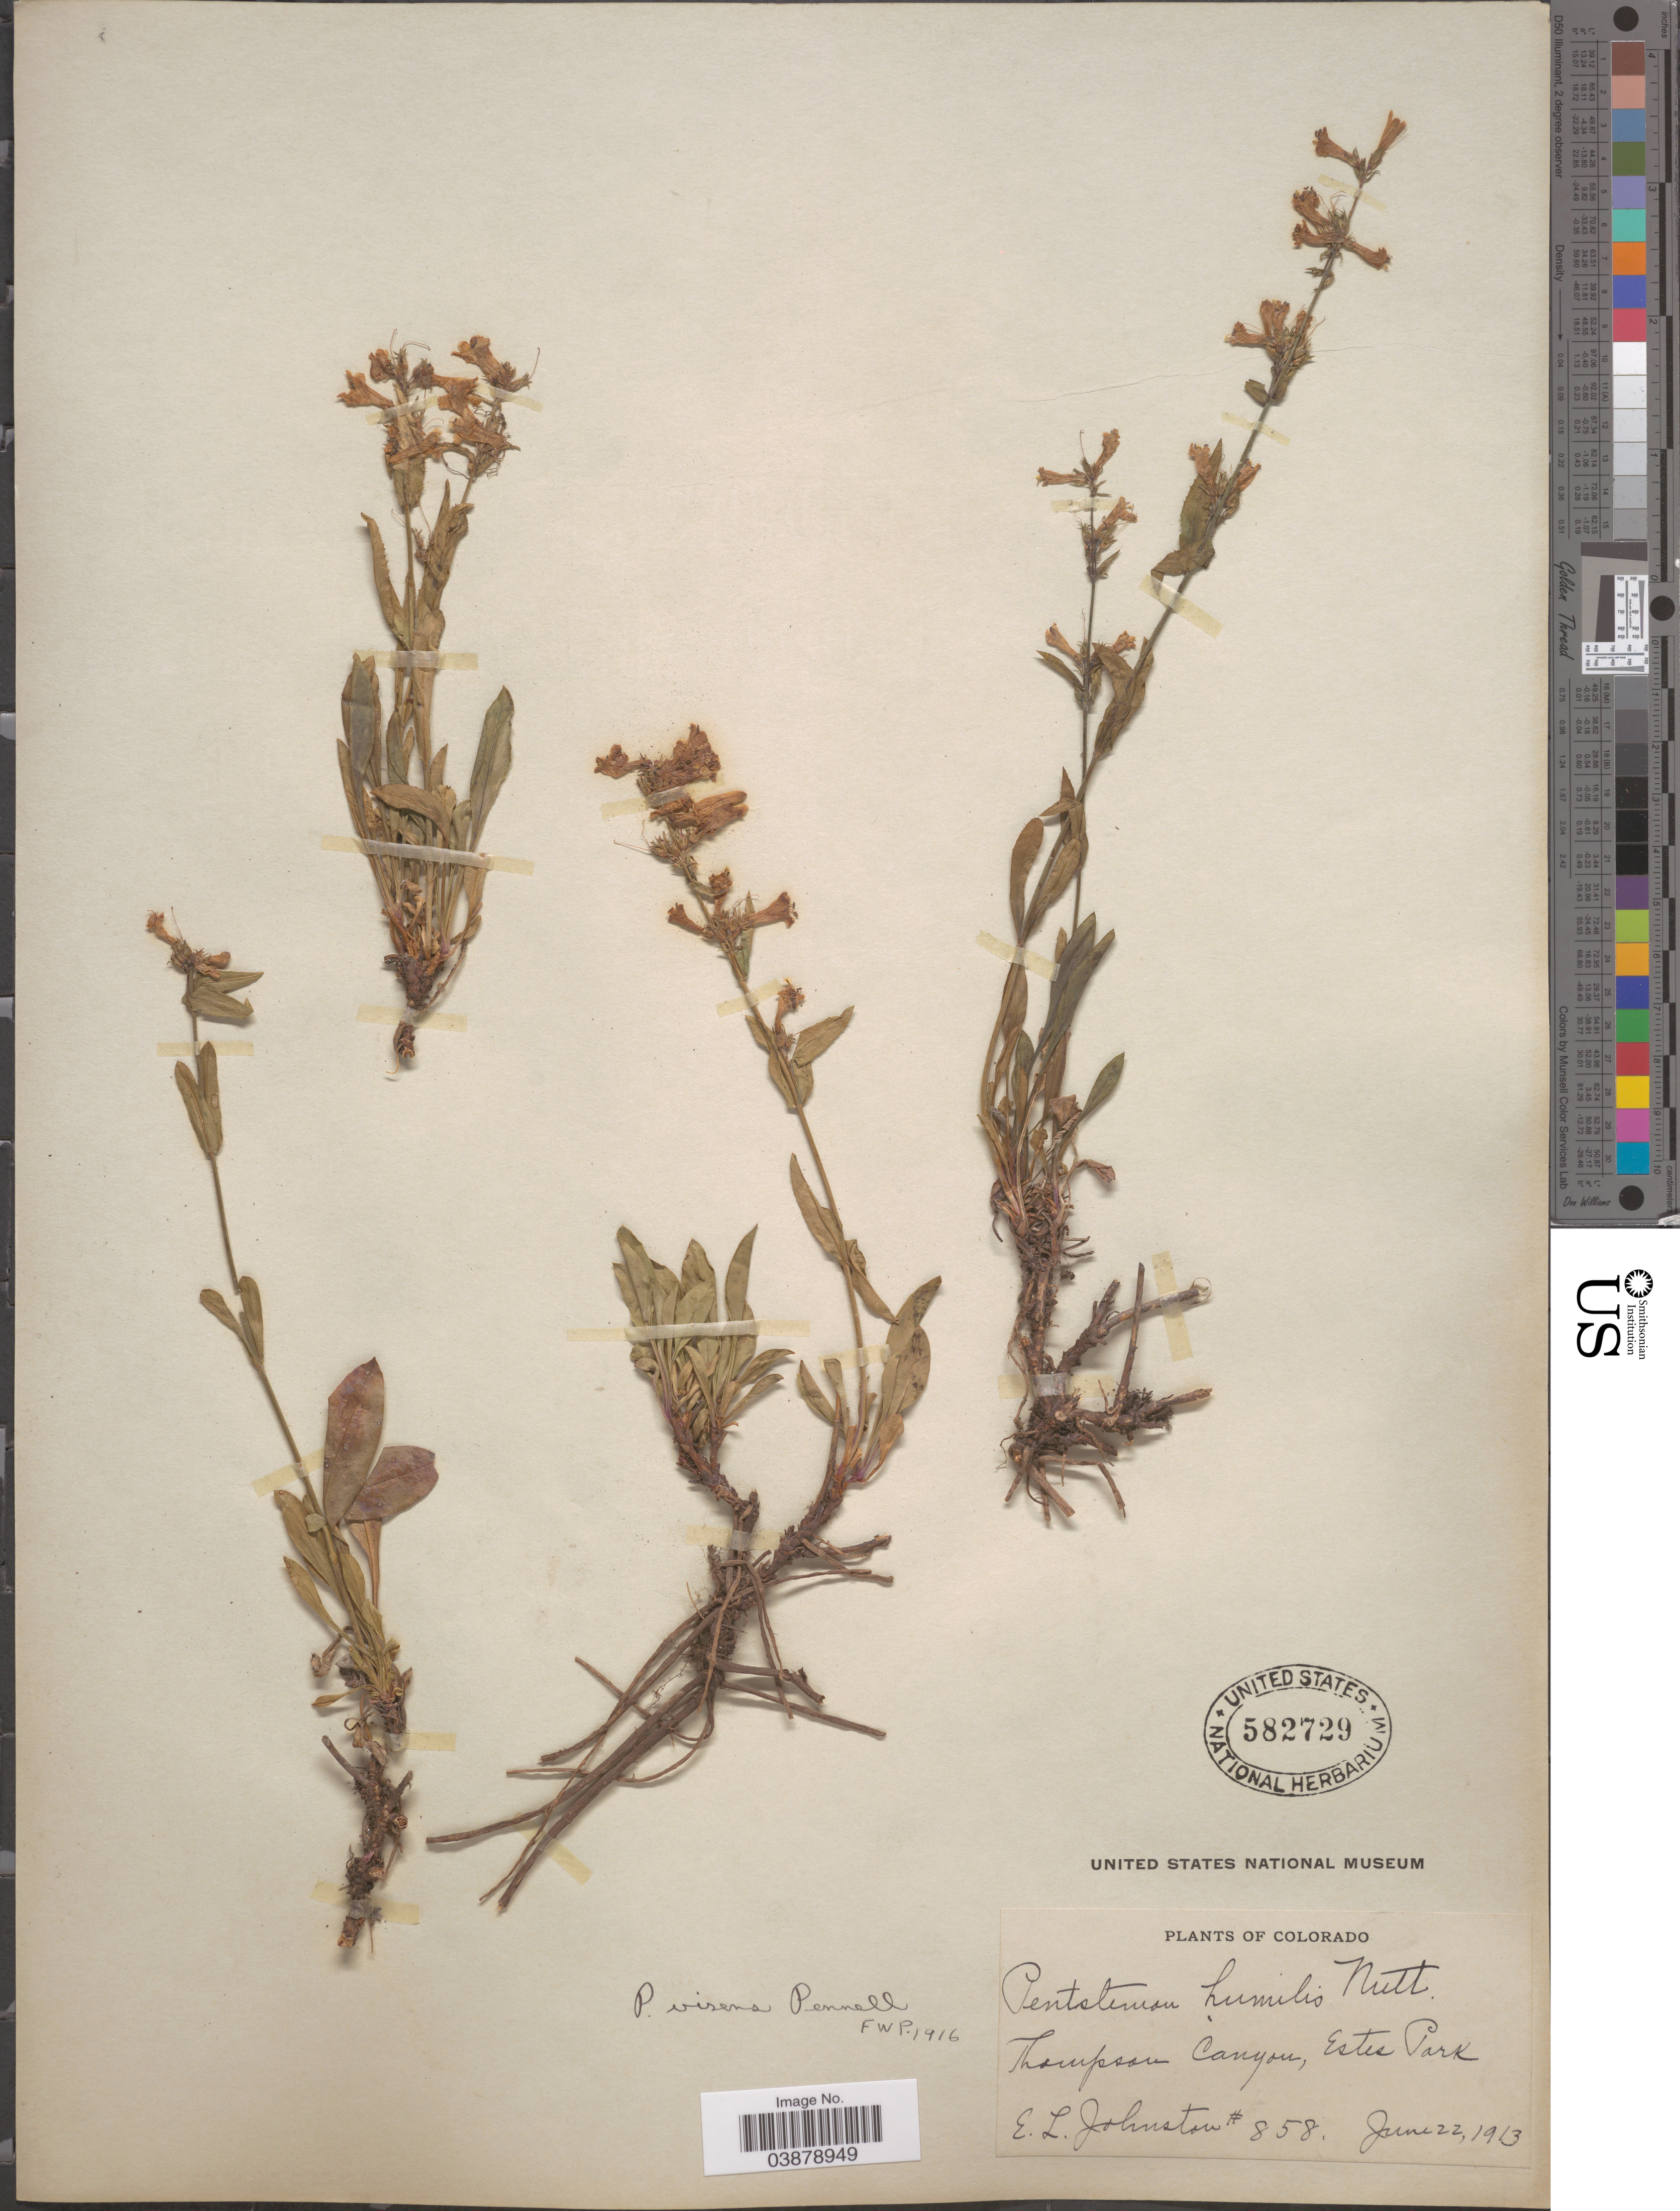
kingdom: Plantae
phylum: Tracheophyta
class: Magnoliopsida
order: Lamiales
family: Plantaginaceae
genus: Penstemon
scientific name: Penstemon virens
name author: Pennell ex Rydb.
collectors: E. L. Johnston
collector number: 858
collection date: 1913-06-22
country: United States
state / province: Colorado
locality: Thompson Canyon, Estes Park.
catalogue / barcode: US 582729